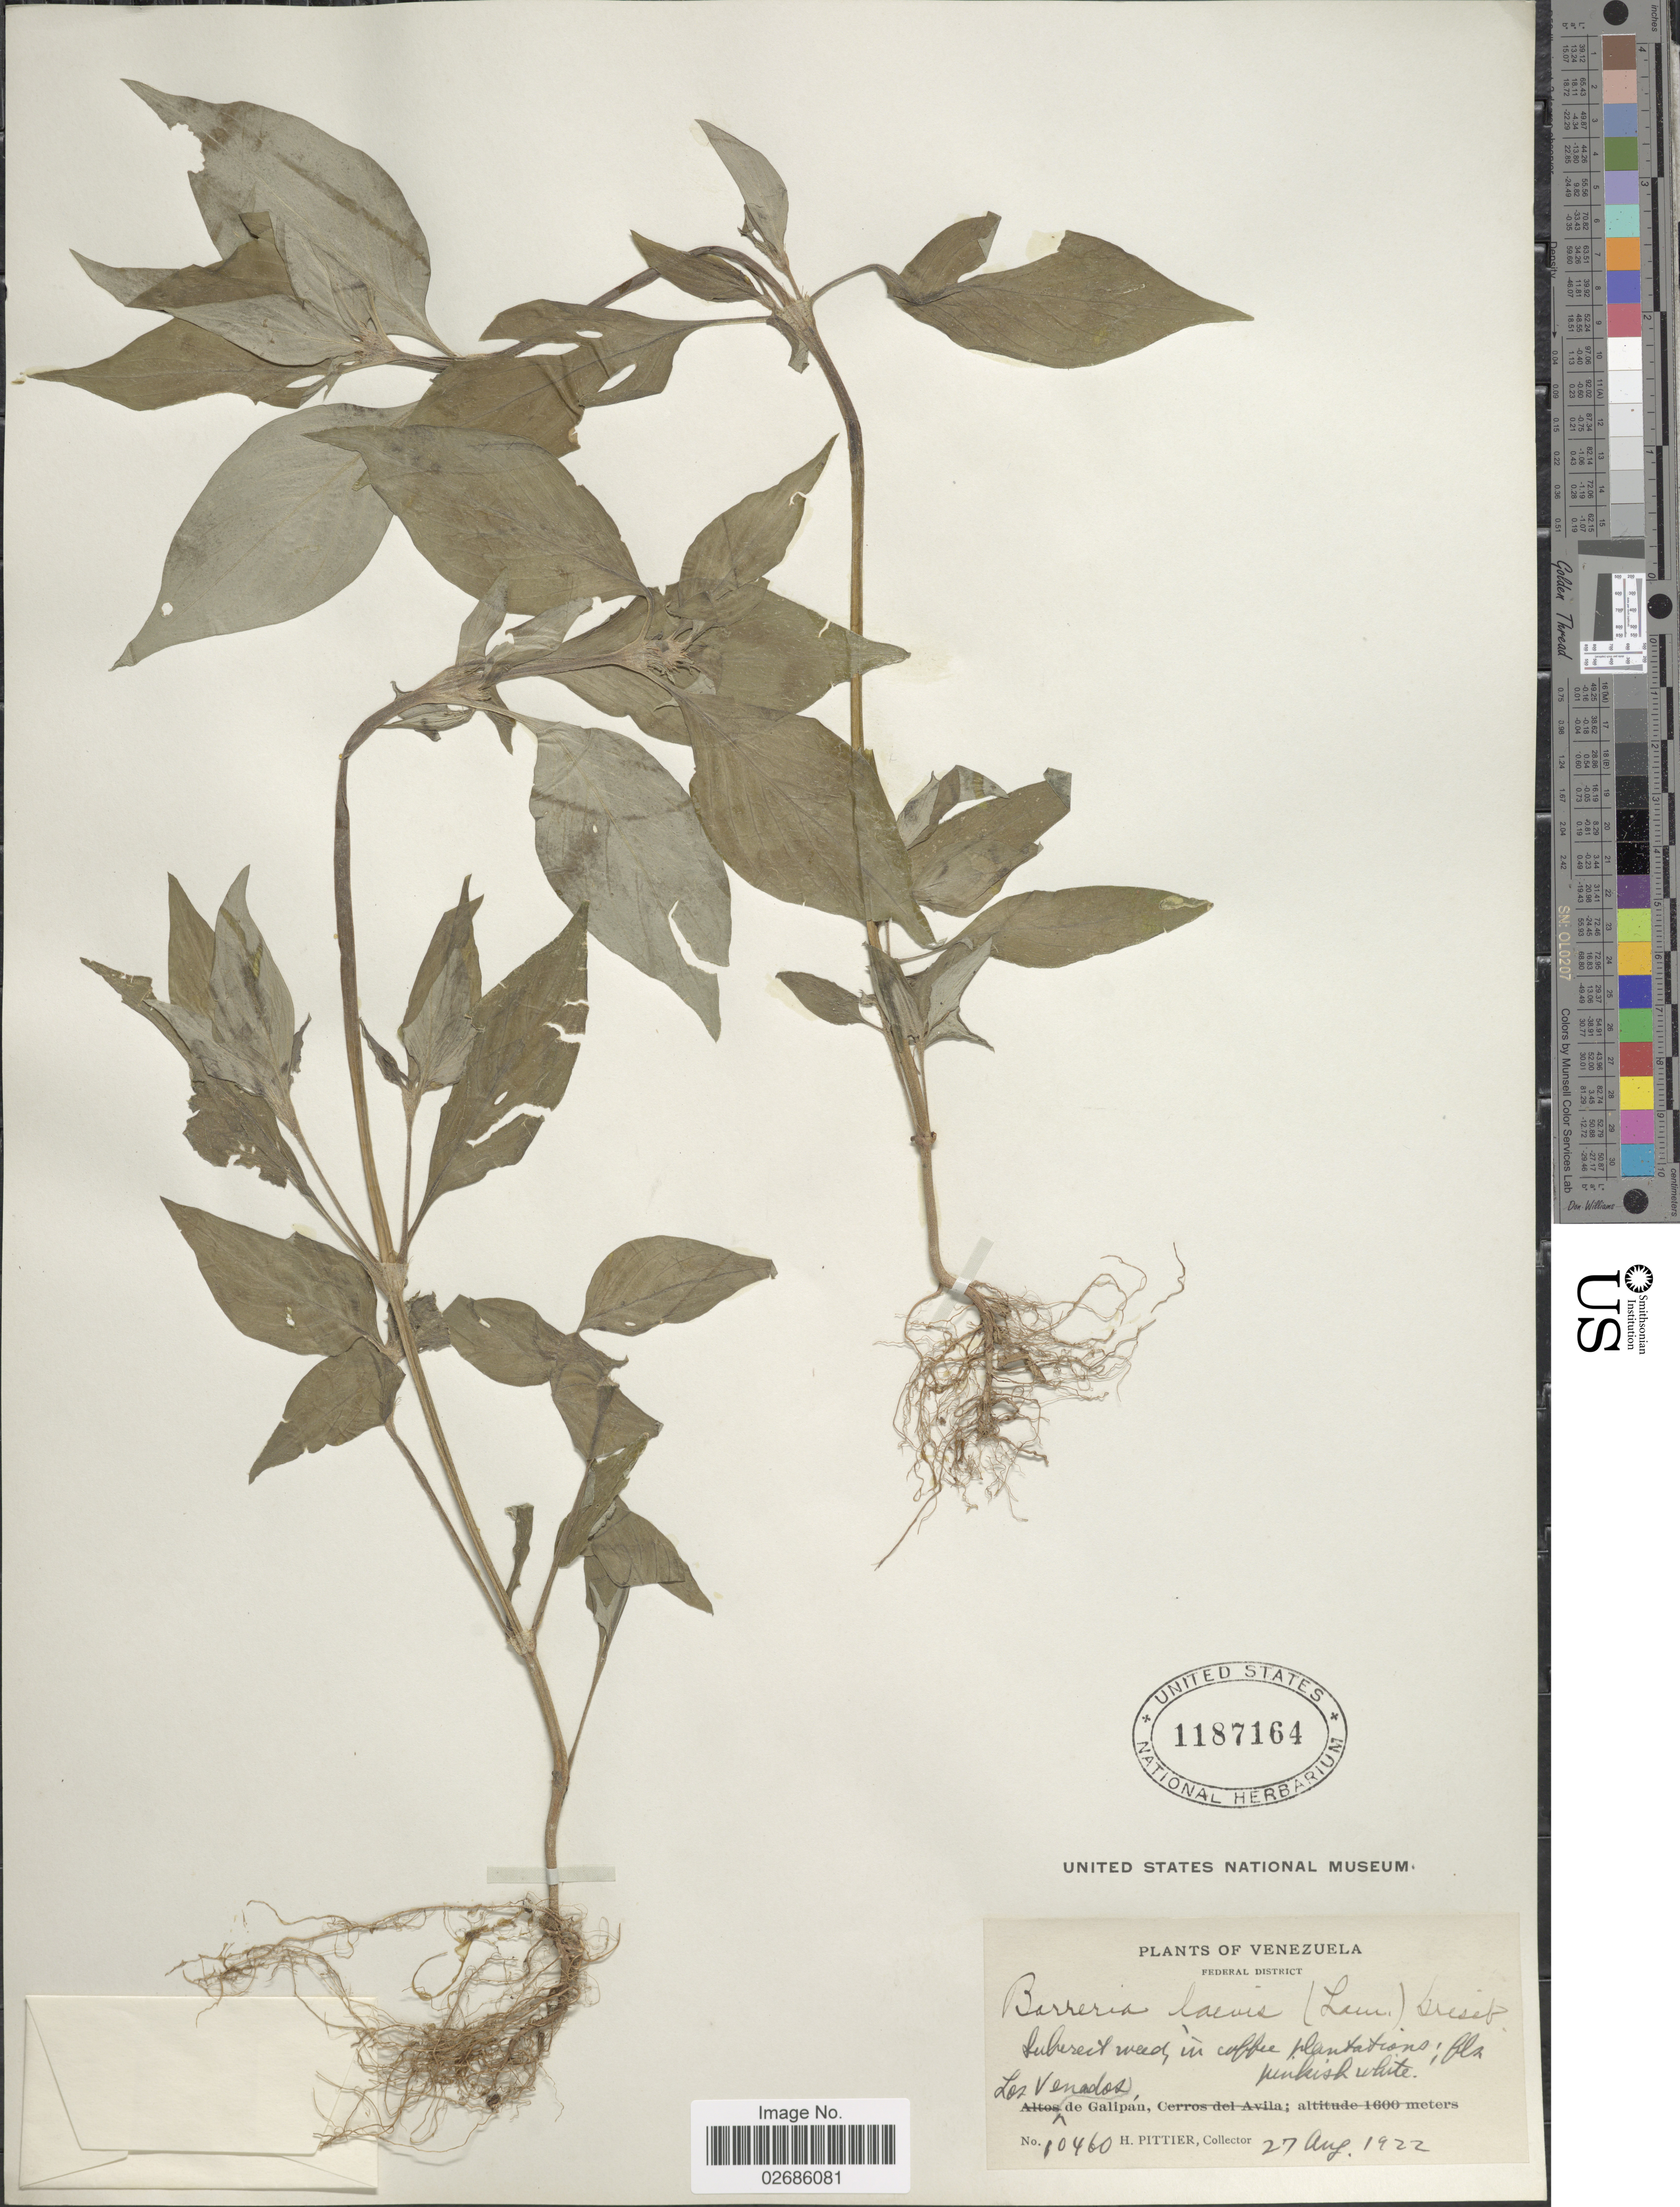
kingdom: Plantae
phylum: Tracheophyta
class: Magnoliopsida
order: Gentianales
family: Rubiaceae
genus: Borreria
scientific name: Borreria assurgens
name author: (Ruiz & Pav.) Griseb.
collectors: H. F. Pittier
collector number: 10460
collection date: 1922-08-27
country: Venezuela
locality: Federal District. Los Venados de Galipán.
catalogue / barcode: US 1187164